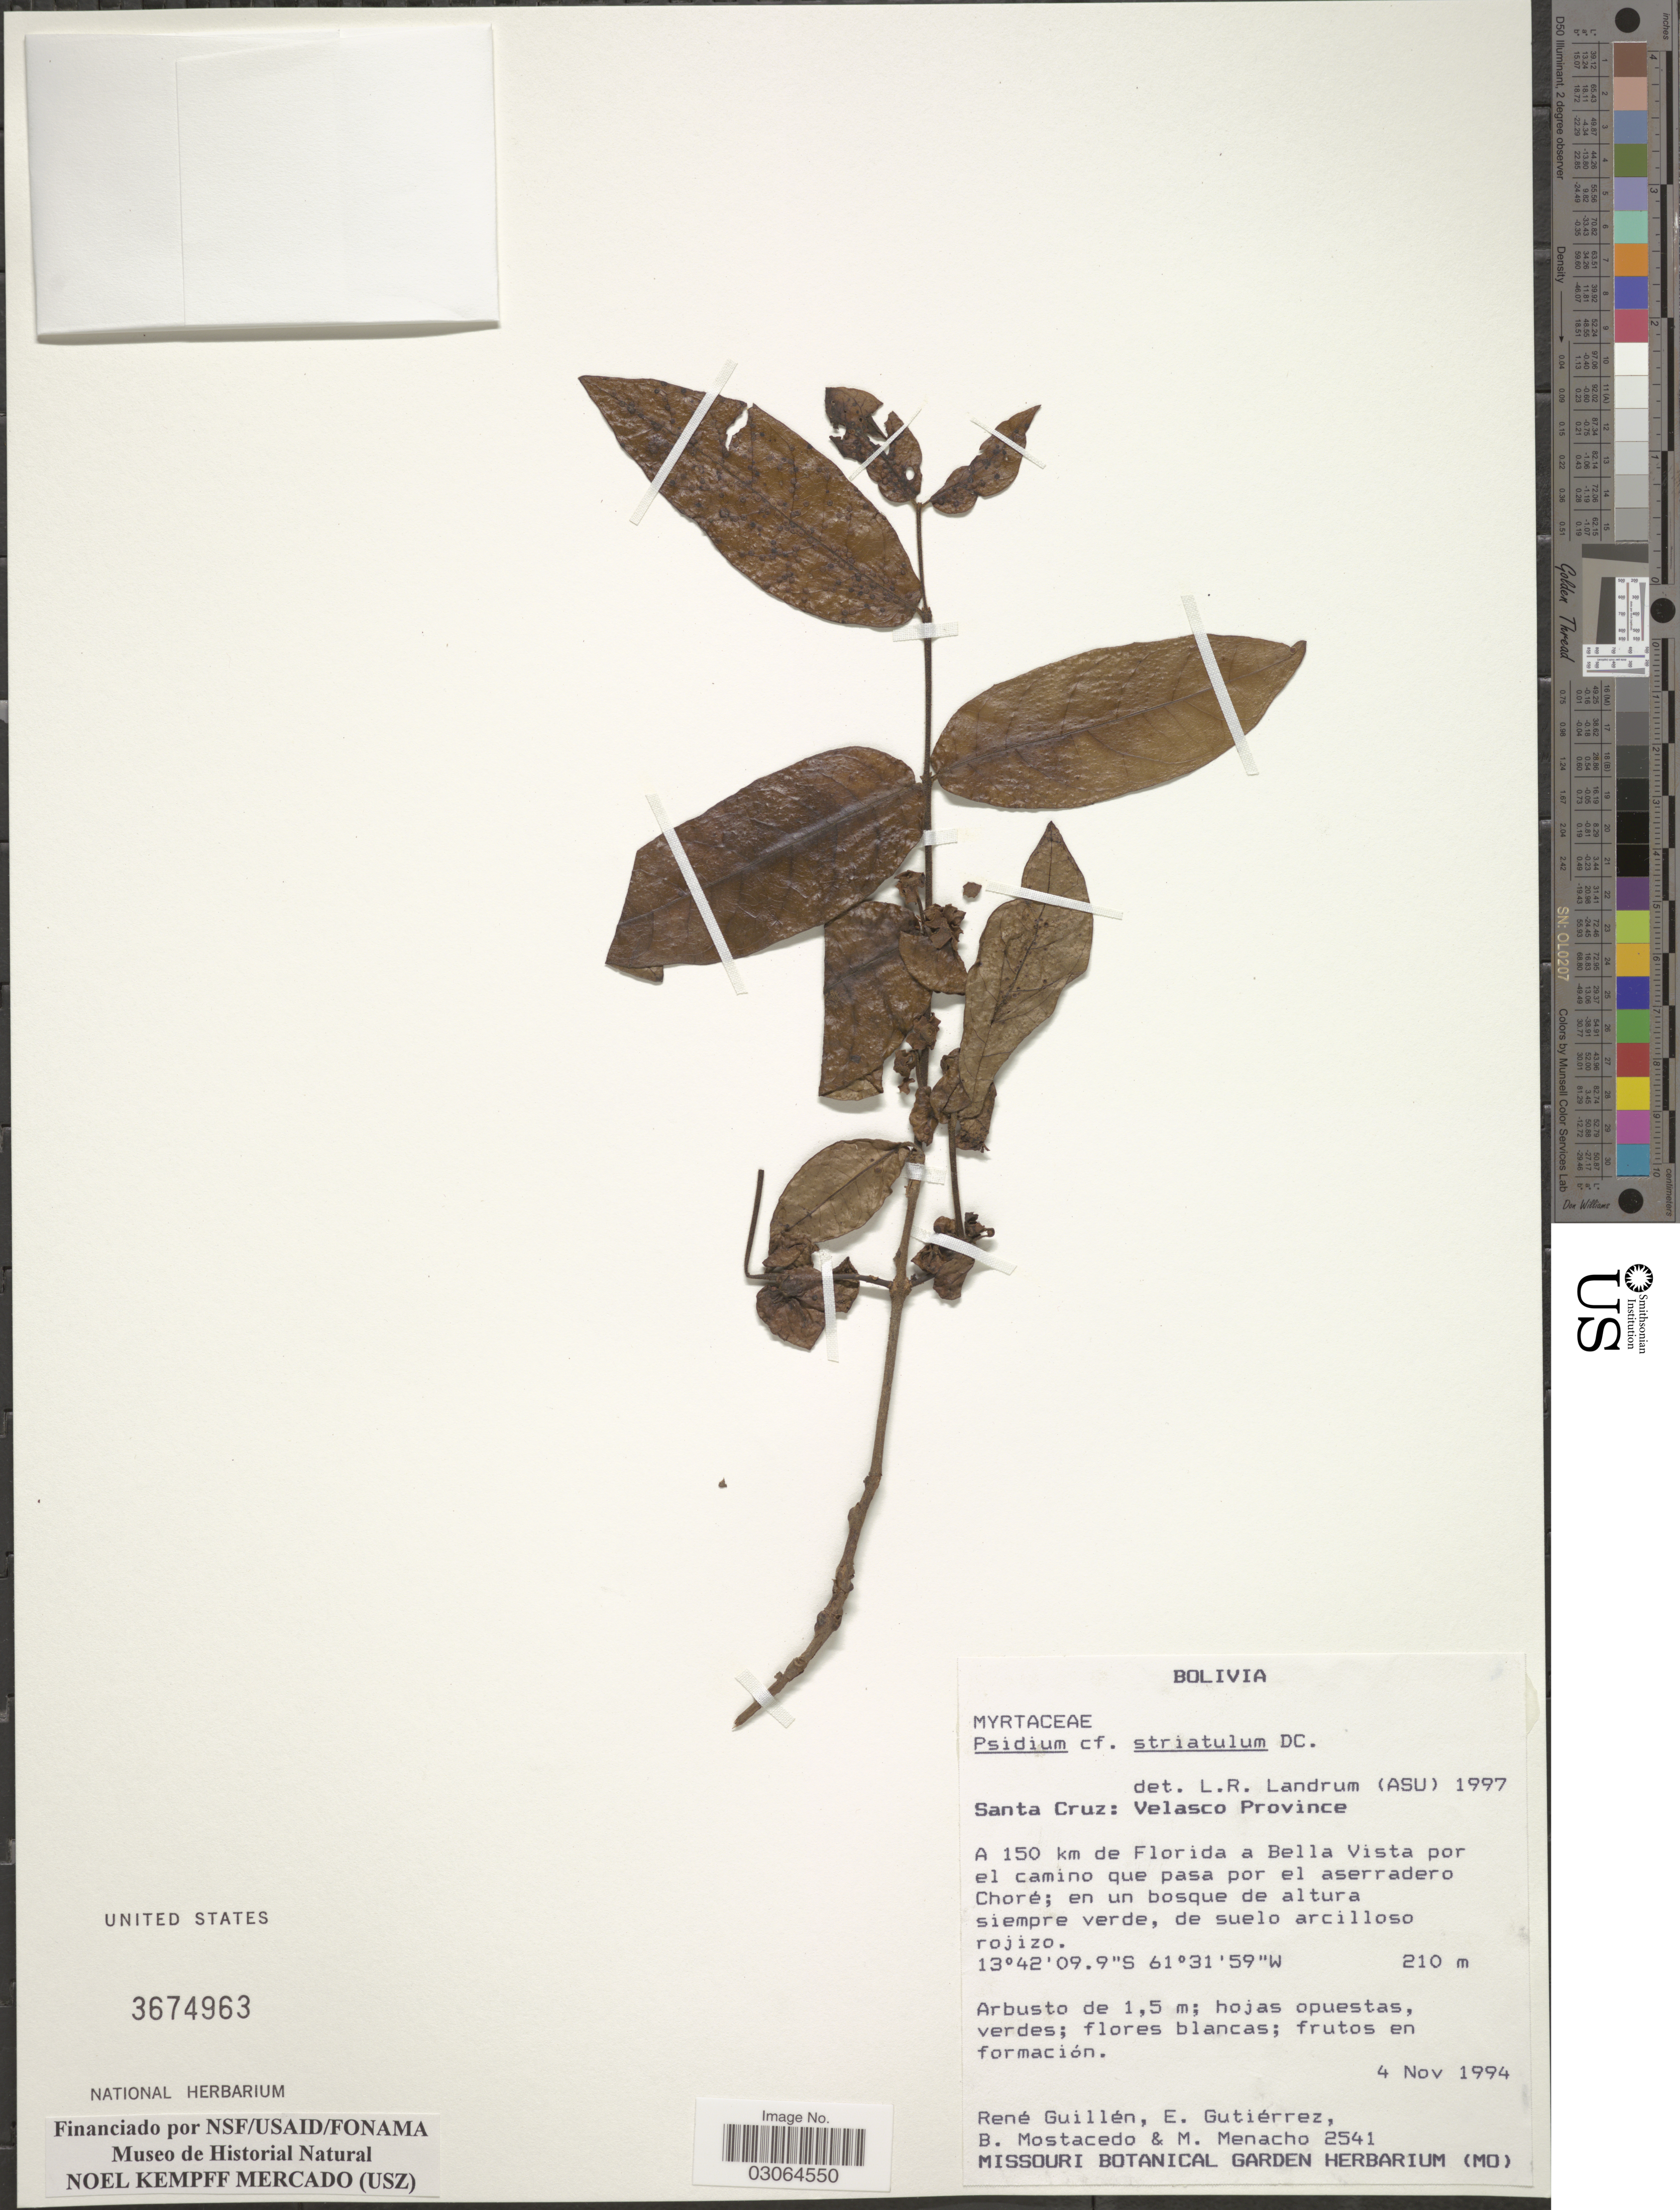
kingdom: Plantae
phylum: Tracheophyta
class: Magnoliopsida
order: Myrtales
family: Myrtaceae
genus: Psidium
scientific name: Psidium striatulum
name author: DC.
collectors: R. Guillen, E. Gutiérrez, B. Mostacedo & M. Menacho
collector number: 2541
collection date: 1994-11-04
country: Bolivia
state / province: Santa Cruz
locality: Velasco Province, A 150 km de Florida a Bella Vista por el camino que pasa por el asseradero Choré.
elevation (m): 210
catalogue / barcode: US 3674963